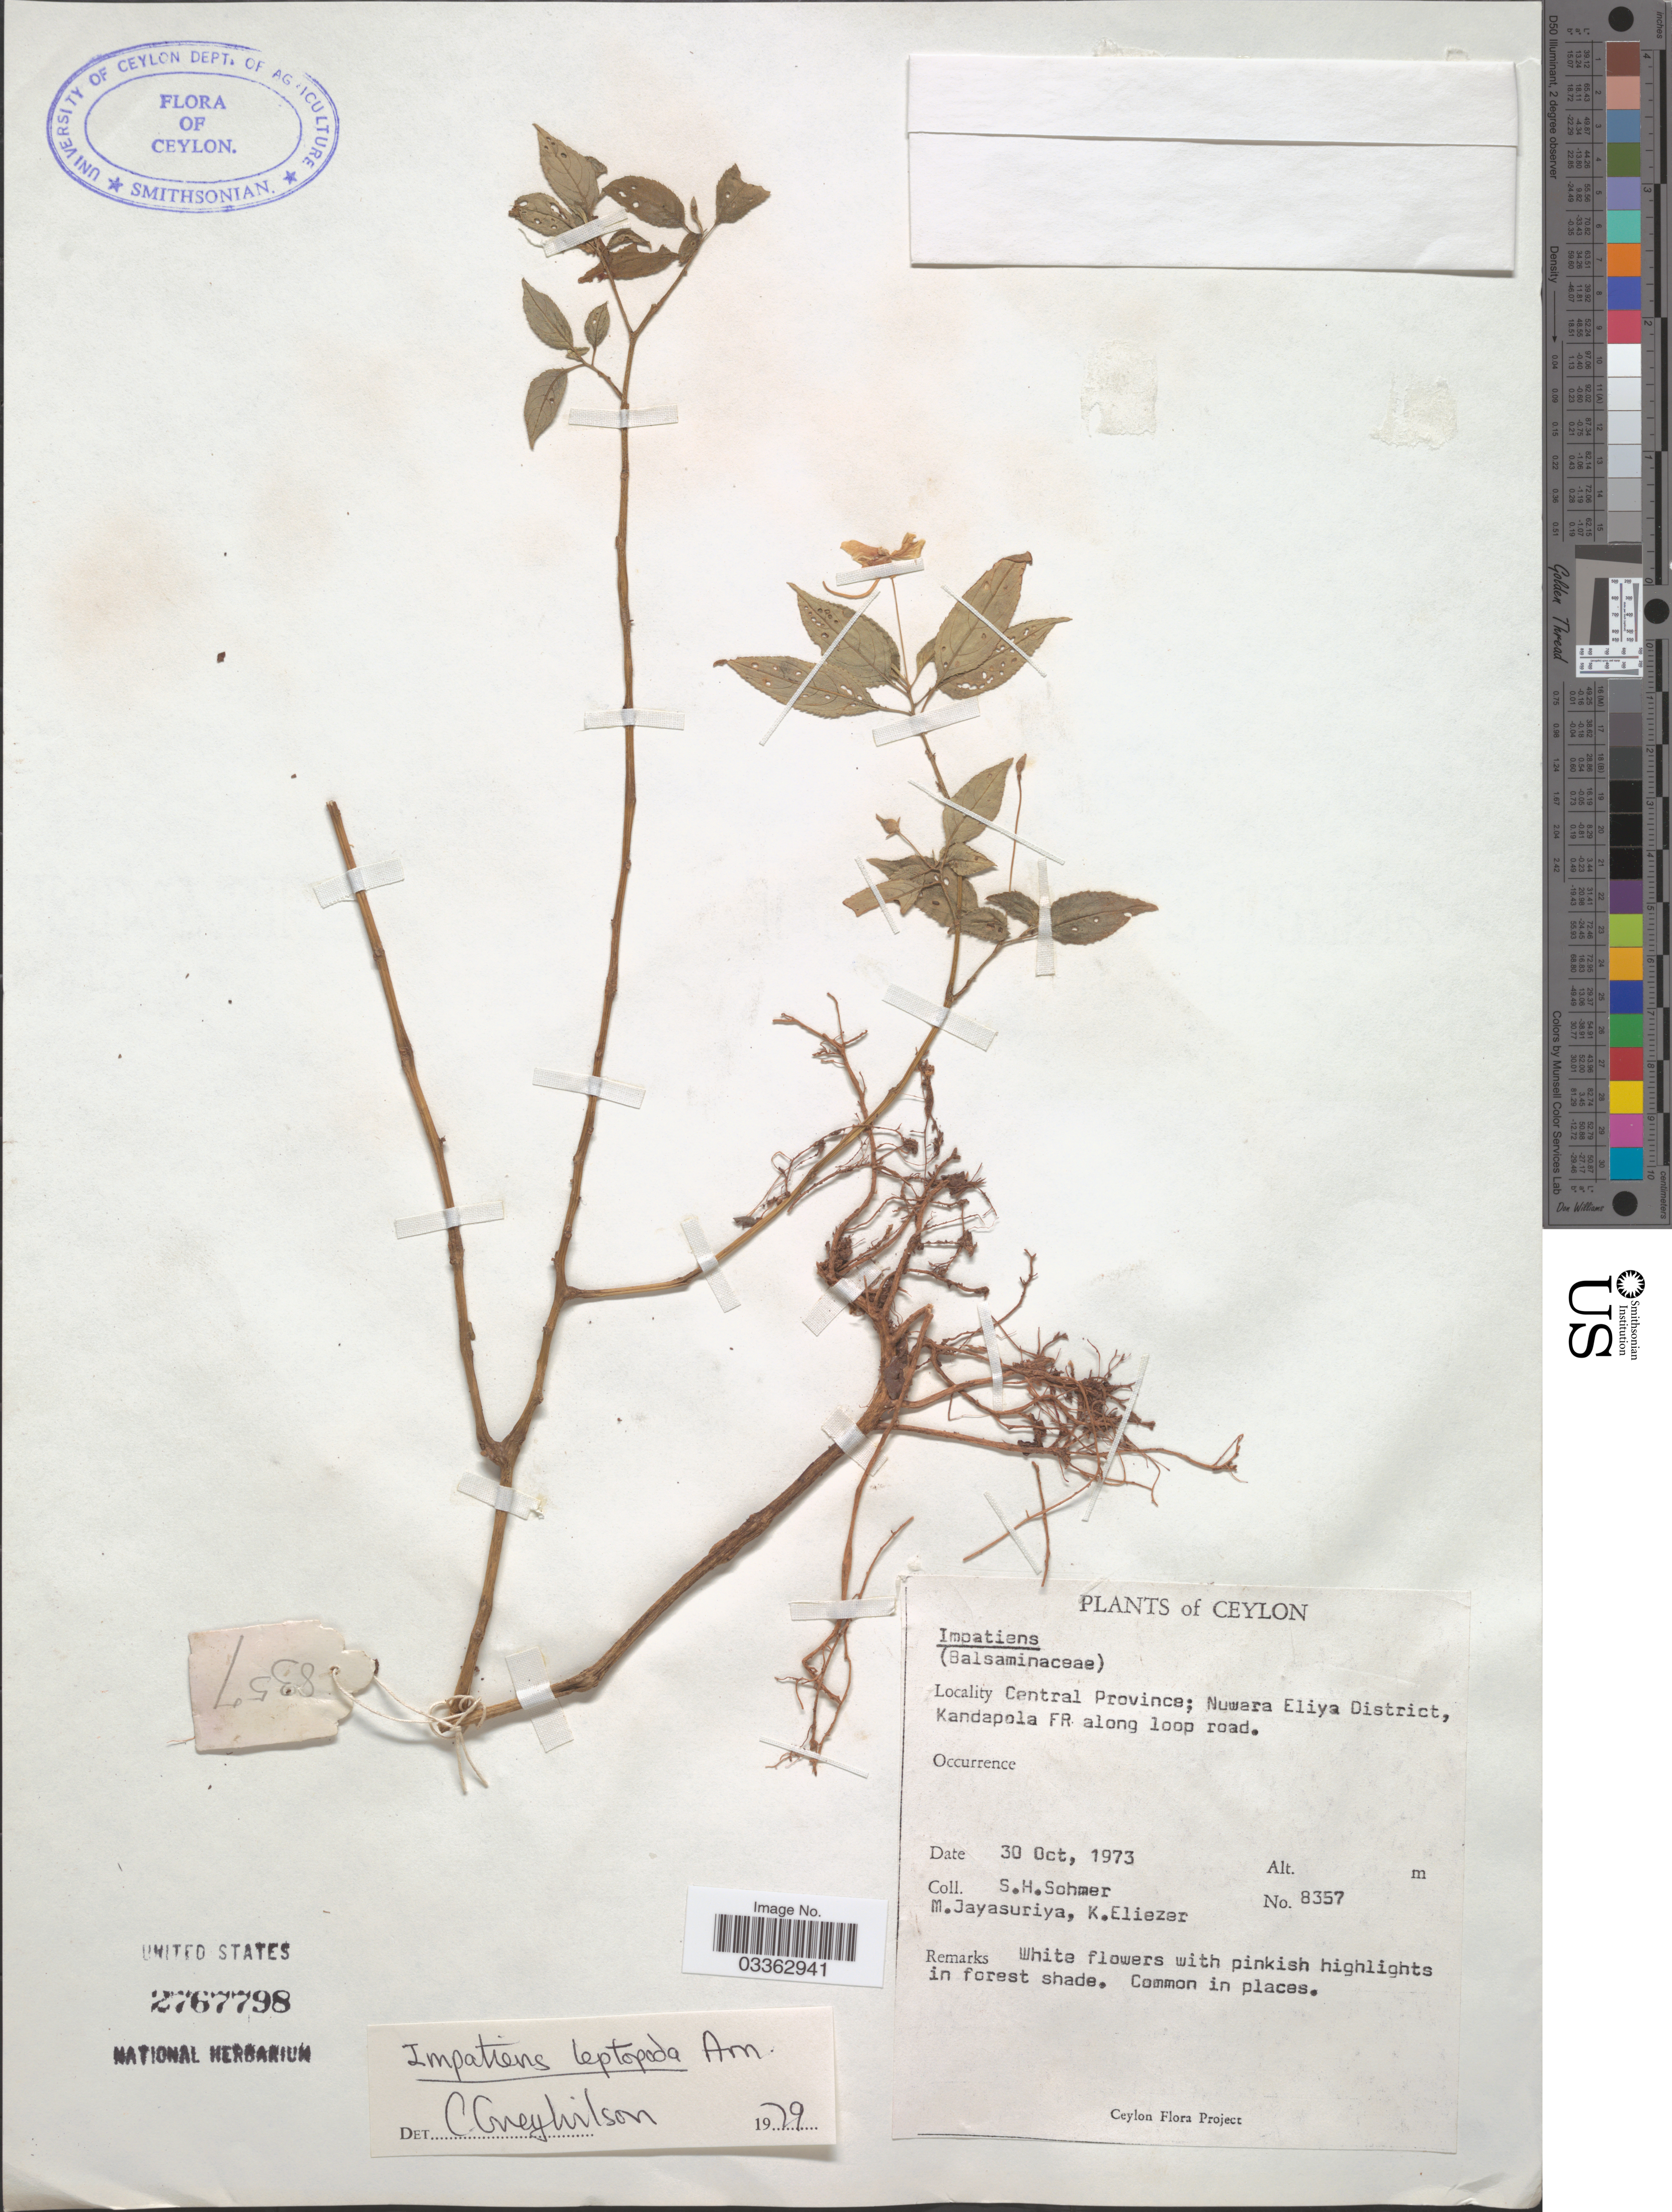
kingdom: Plantae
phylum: Tracheophyta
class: Magnoliopsida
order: Ericales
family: Balsaminaceae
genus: Impatiens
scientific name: Impatiens leptopoda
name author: Arn.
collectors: S. H. Sohmer, M. Jayasuriya & K. Eliezer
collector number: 8357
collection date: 1973-10-30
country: Sri Lanka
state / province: Central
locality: Ceylon. Nuwara Eliya District; Kandapola FR along loop road.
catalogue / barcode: US 2767798